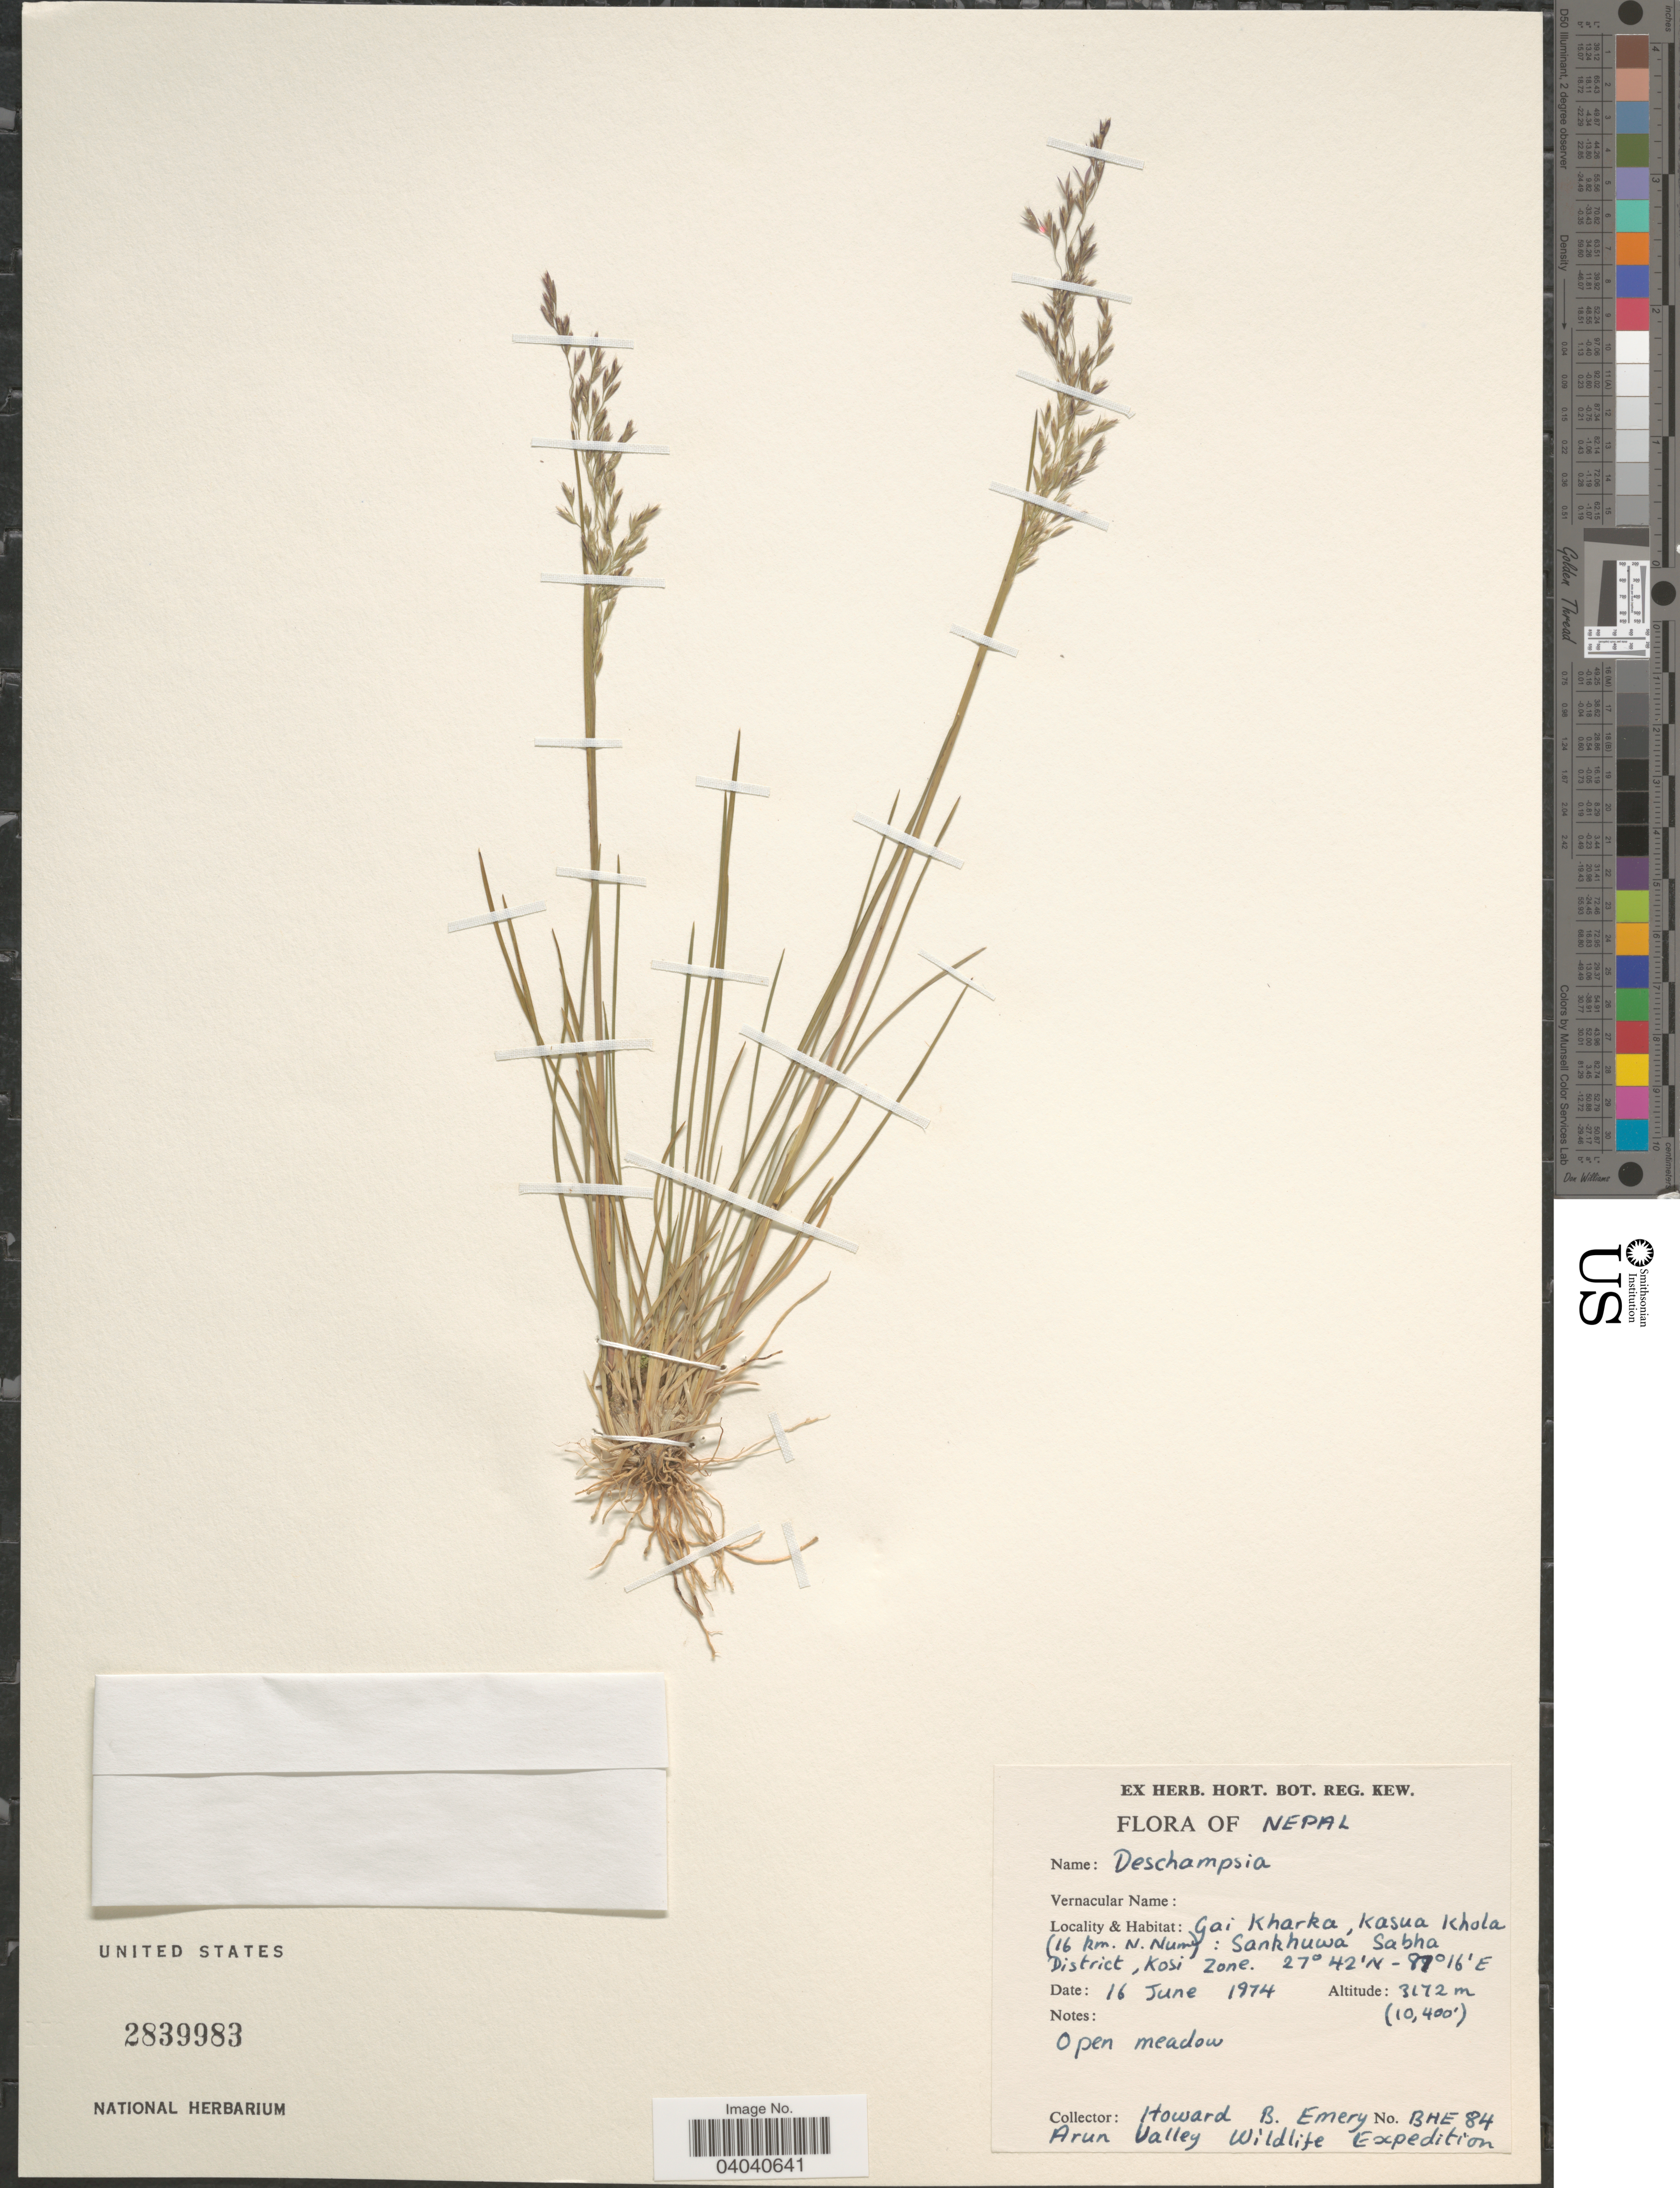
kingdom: Plantae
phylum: Tracheophyta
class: Liliopsida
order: Poales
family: Poaceae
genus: Deschampsia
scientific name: Deschampsia sp.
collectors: H. B. Emery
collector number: BHE 84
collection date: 1974-06-16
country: Nepal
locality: Gai Kharka, Kasua Khola (16 km. N. Num) : Sankhuwa Sabha District, Kosi Zone.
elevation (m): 3172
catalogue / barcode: US 2839983